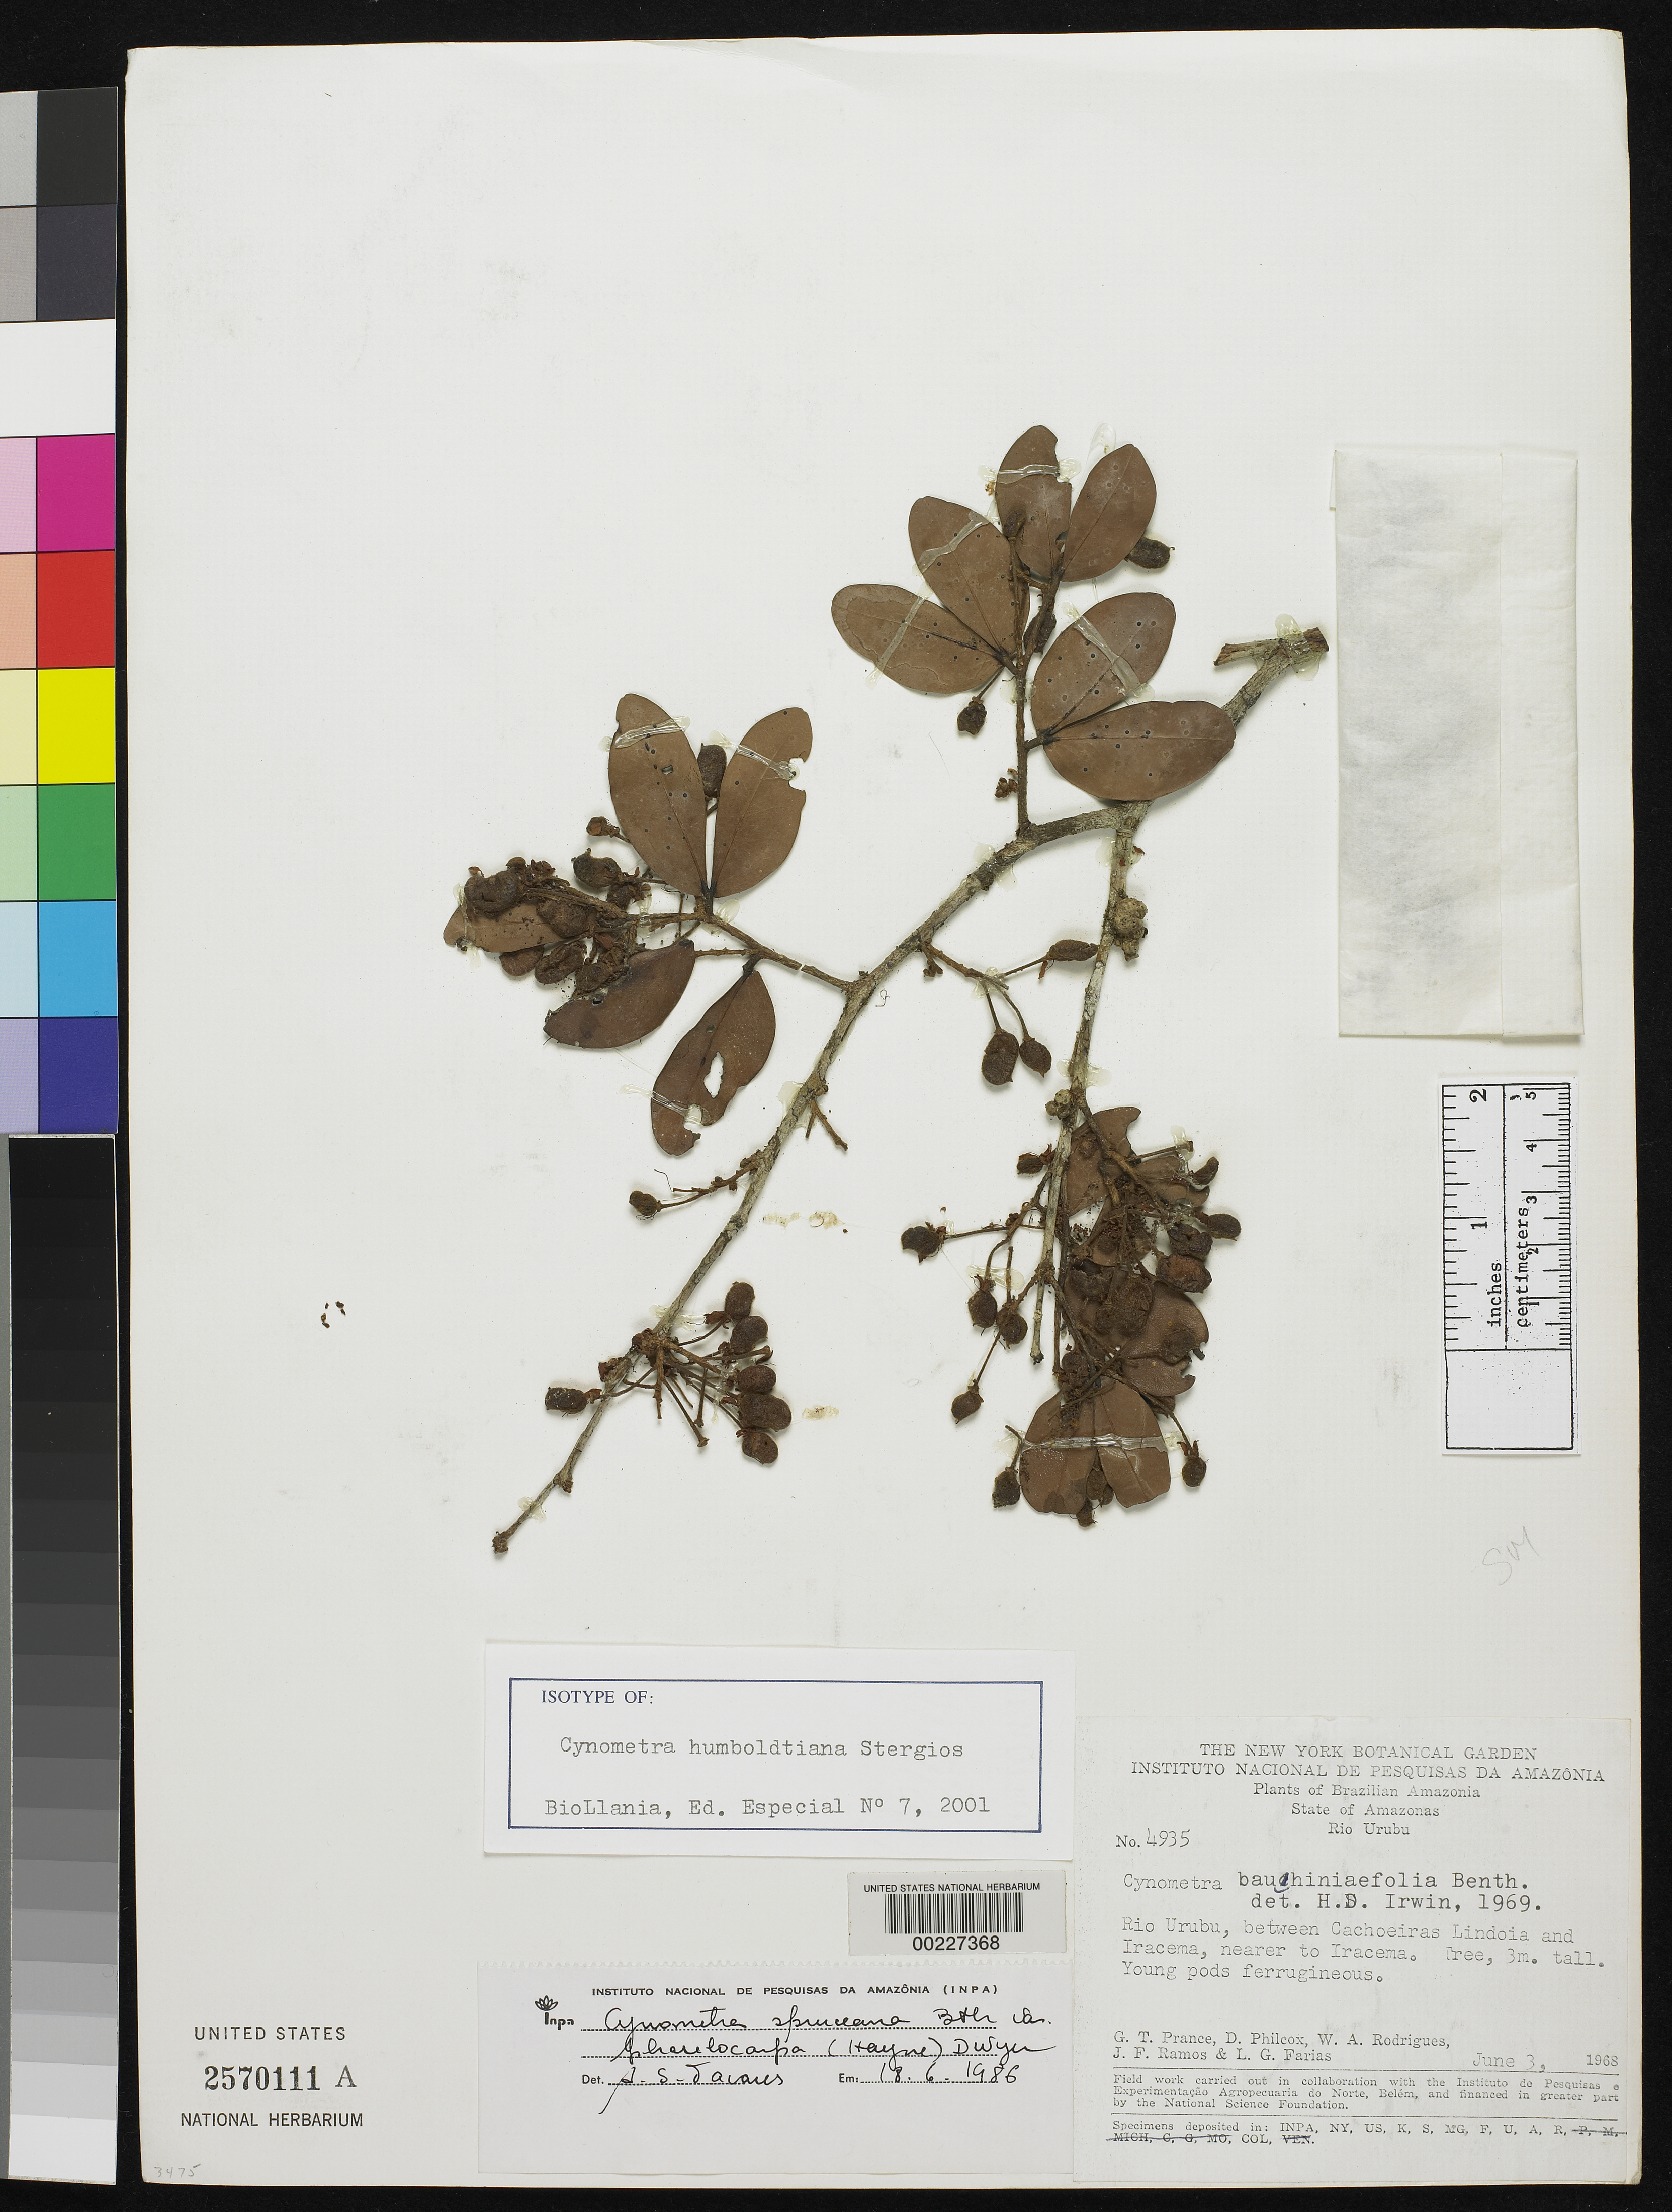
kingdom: Plantae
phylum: Tracheophyta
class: Magnoliopsida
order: Fabales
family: Fabaceae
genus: Cynometra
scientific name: Cynometra humboldtiana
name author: Stergios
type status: Isotype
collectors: G. T. Prance, D. Philcox, W. A. Rodrigues, J. F. Ramos & L. G. Farias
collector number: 4935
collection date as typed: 03 Jun 1968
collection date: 1968-06-03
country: Brazil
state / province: Amazonas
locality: Rio Urubu, between Cachoeiras Lindoia and Iracema, nearer to Iracema.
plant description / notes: Holotype at K.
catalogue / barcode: US 2570111A